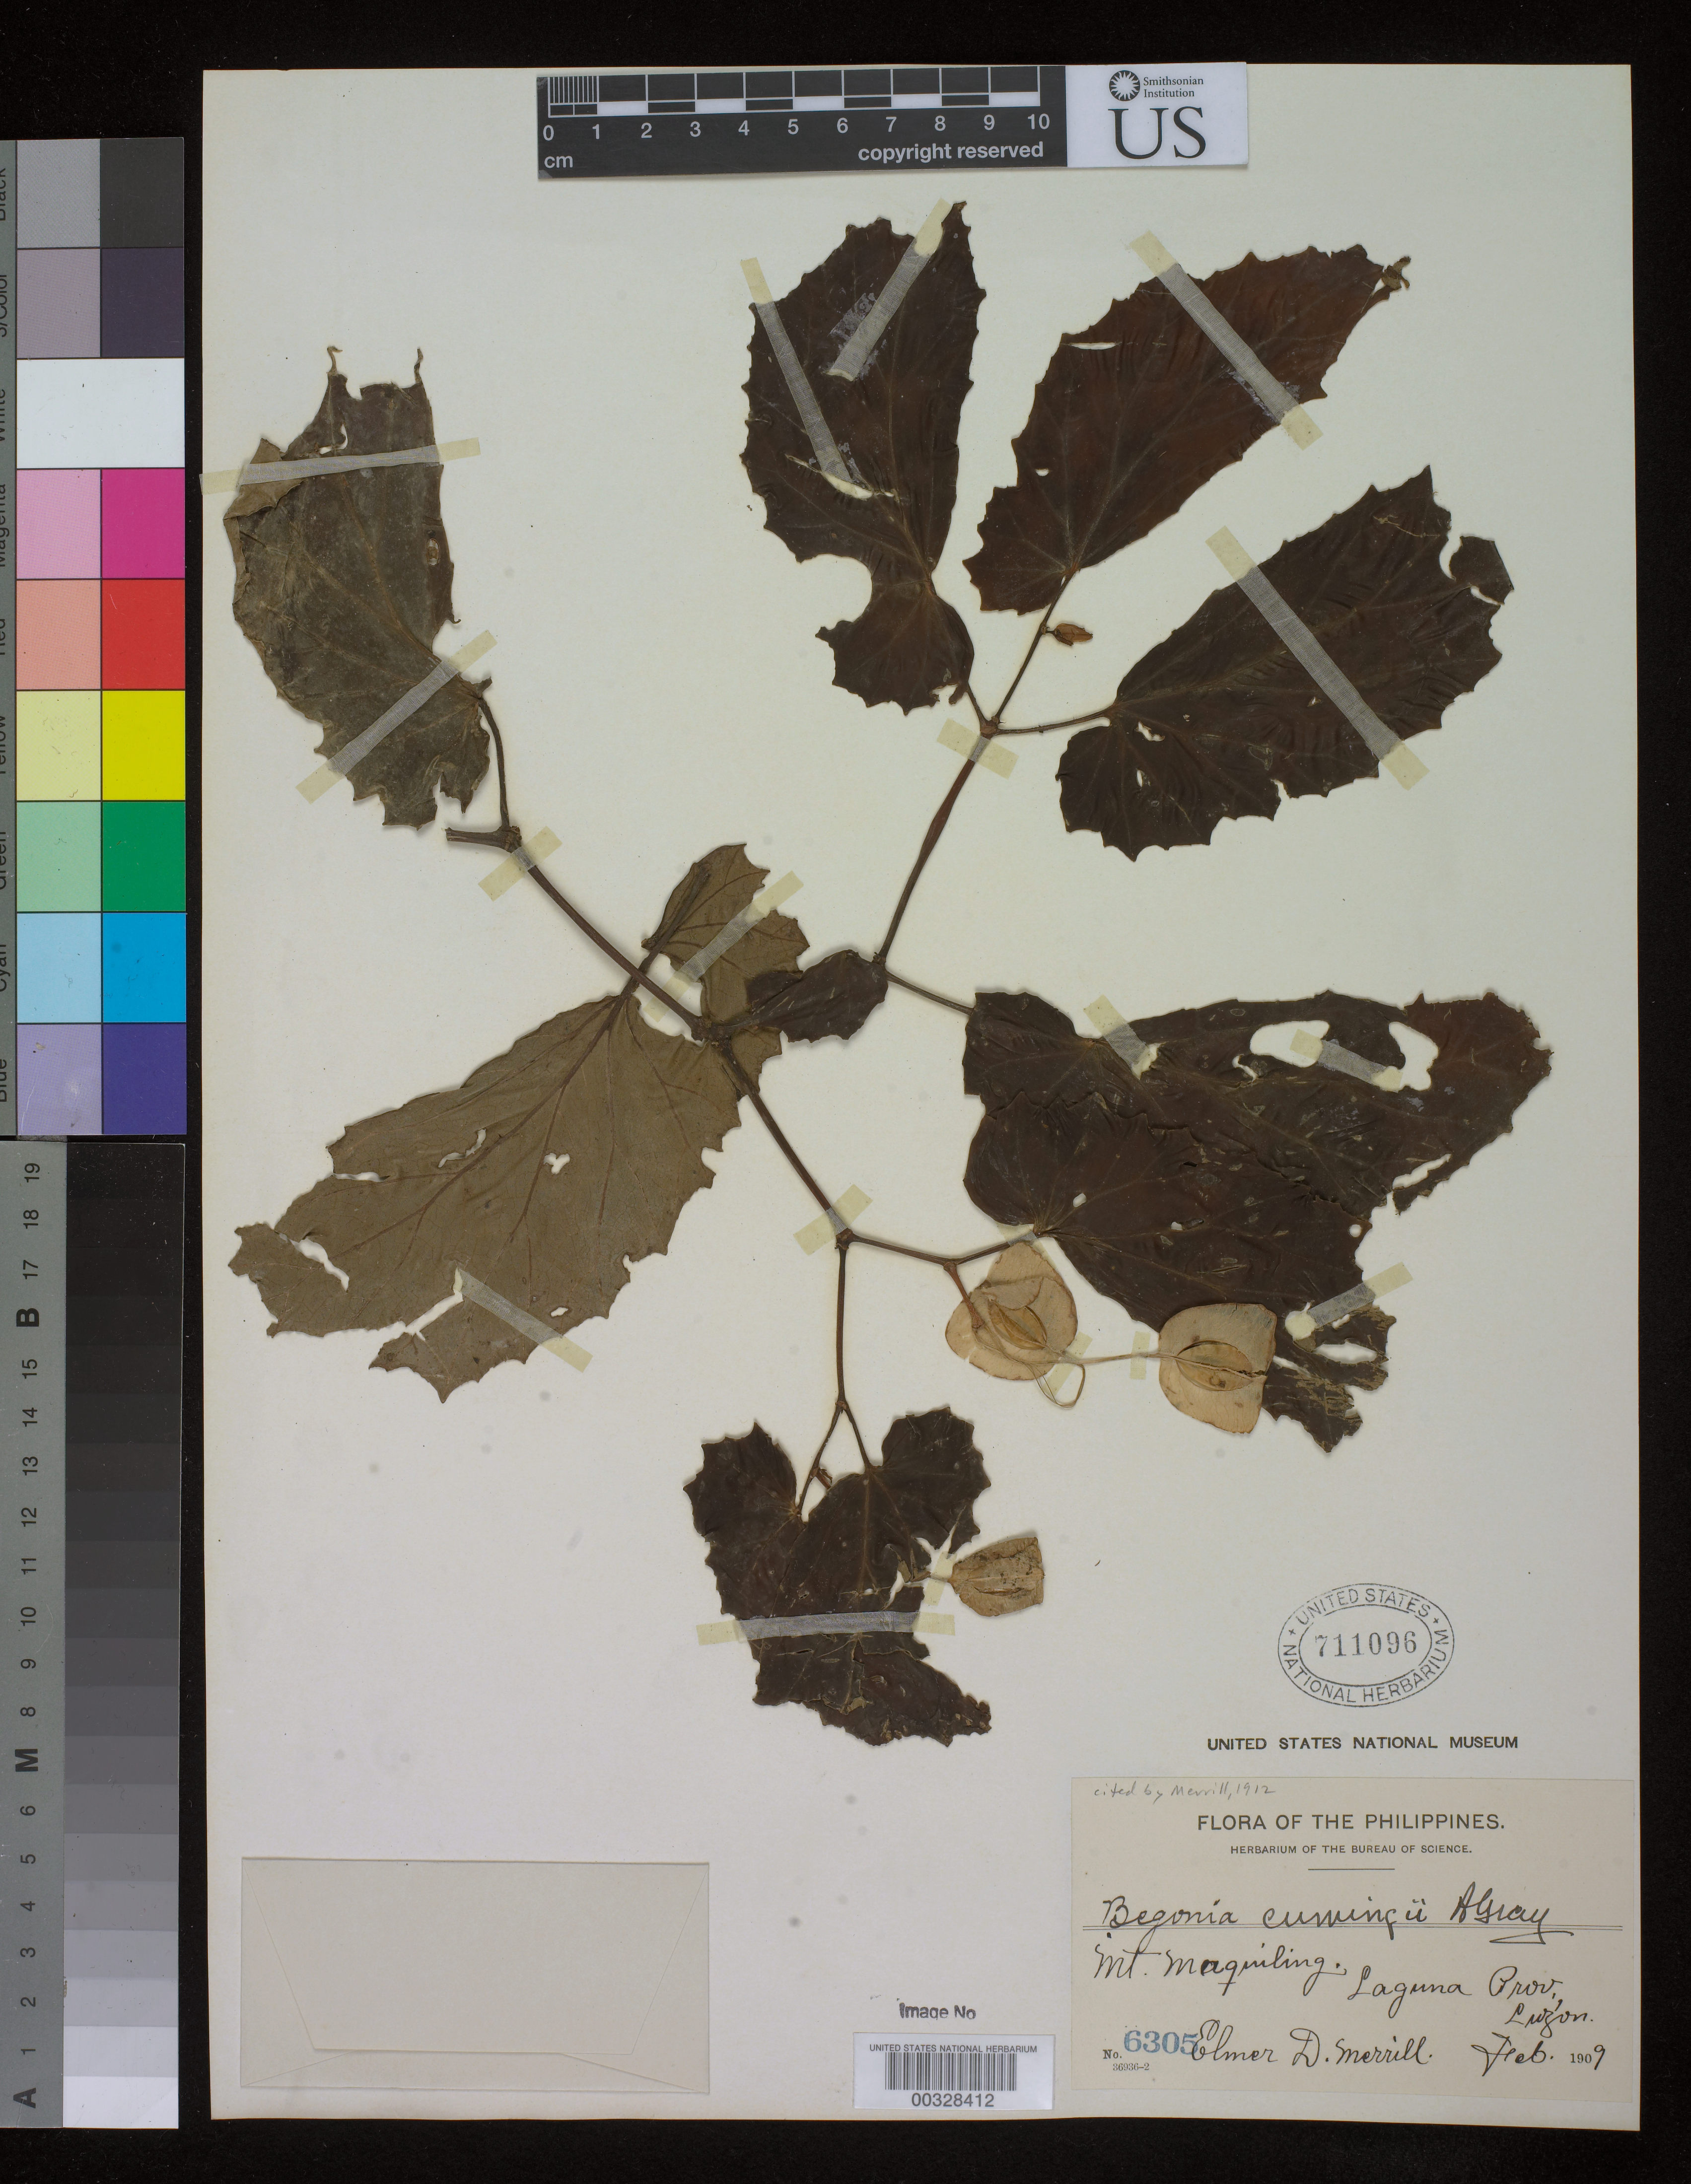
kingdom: Plantae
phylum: Tracheophyta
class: Magnoliopsida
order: Cucurbitales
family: Begoniaceae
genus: Begonia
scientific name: Begonia cumingii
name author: A. Gray in Wilkes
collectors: E. D. Merrill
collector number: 6305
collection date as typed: Feb 1909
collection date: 1909-02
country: Philippines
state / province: Calabarzon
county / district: Laguna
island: Luzon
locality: Mt. Maquiling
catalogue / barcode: US 711096